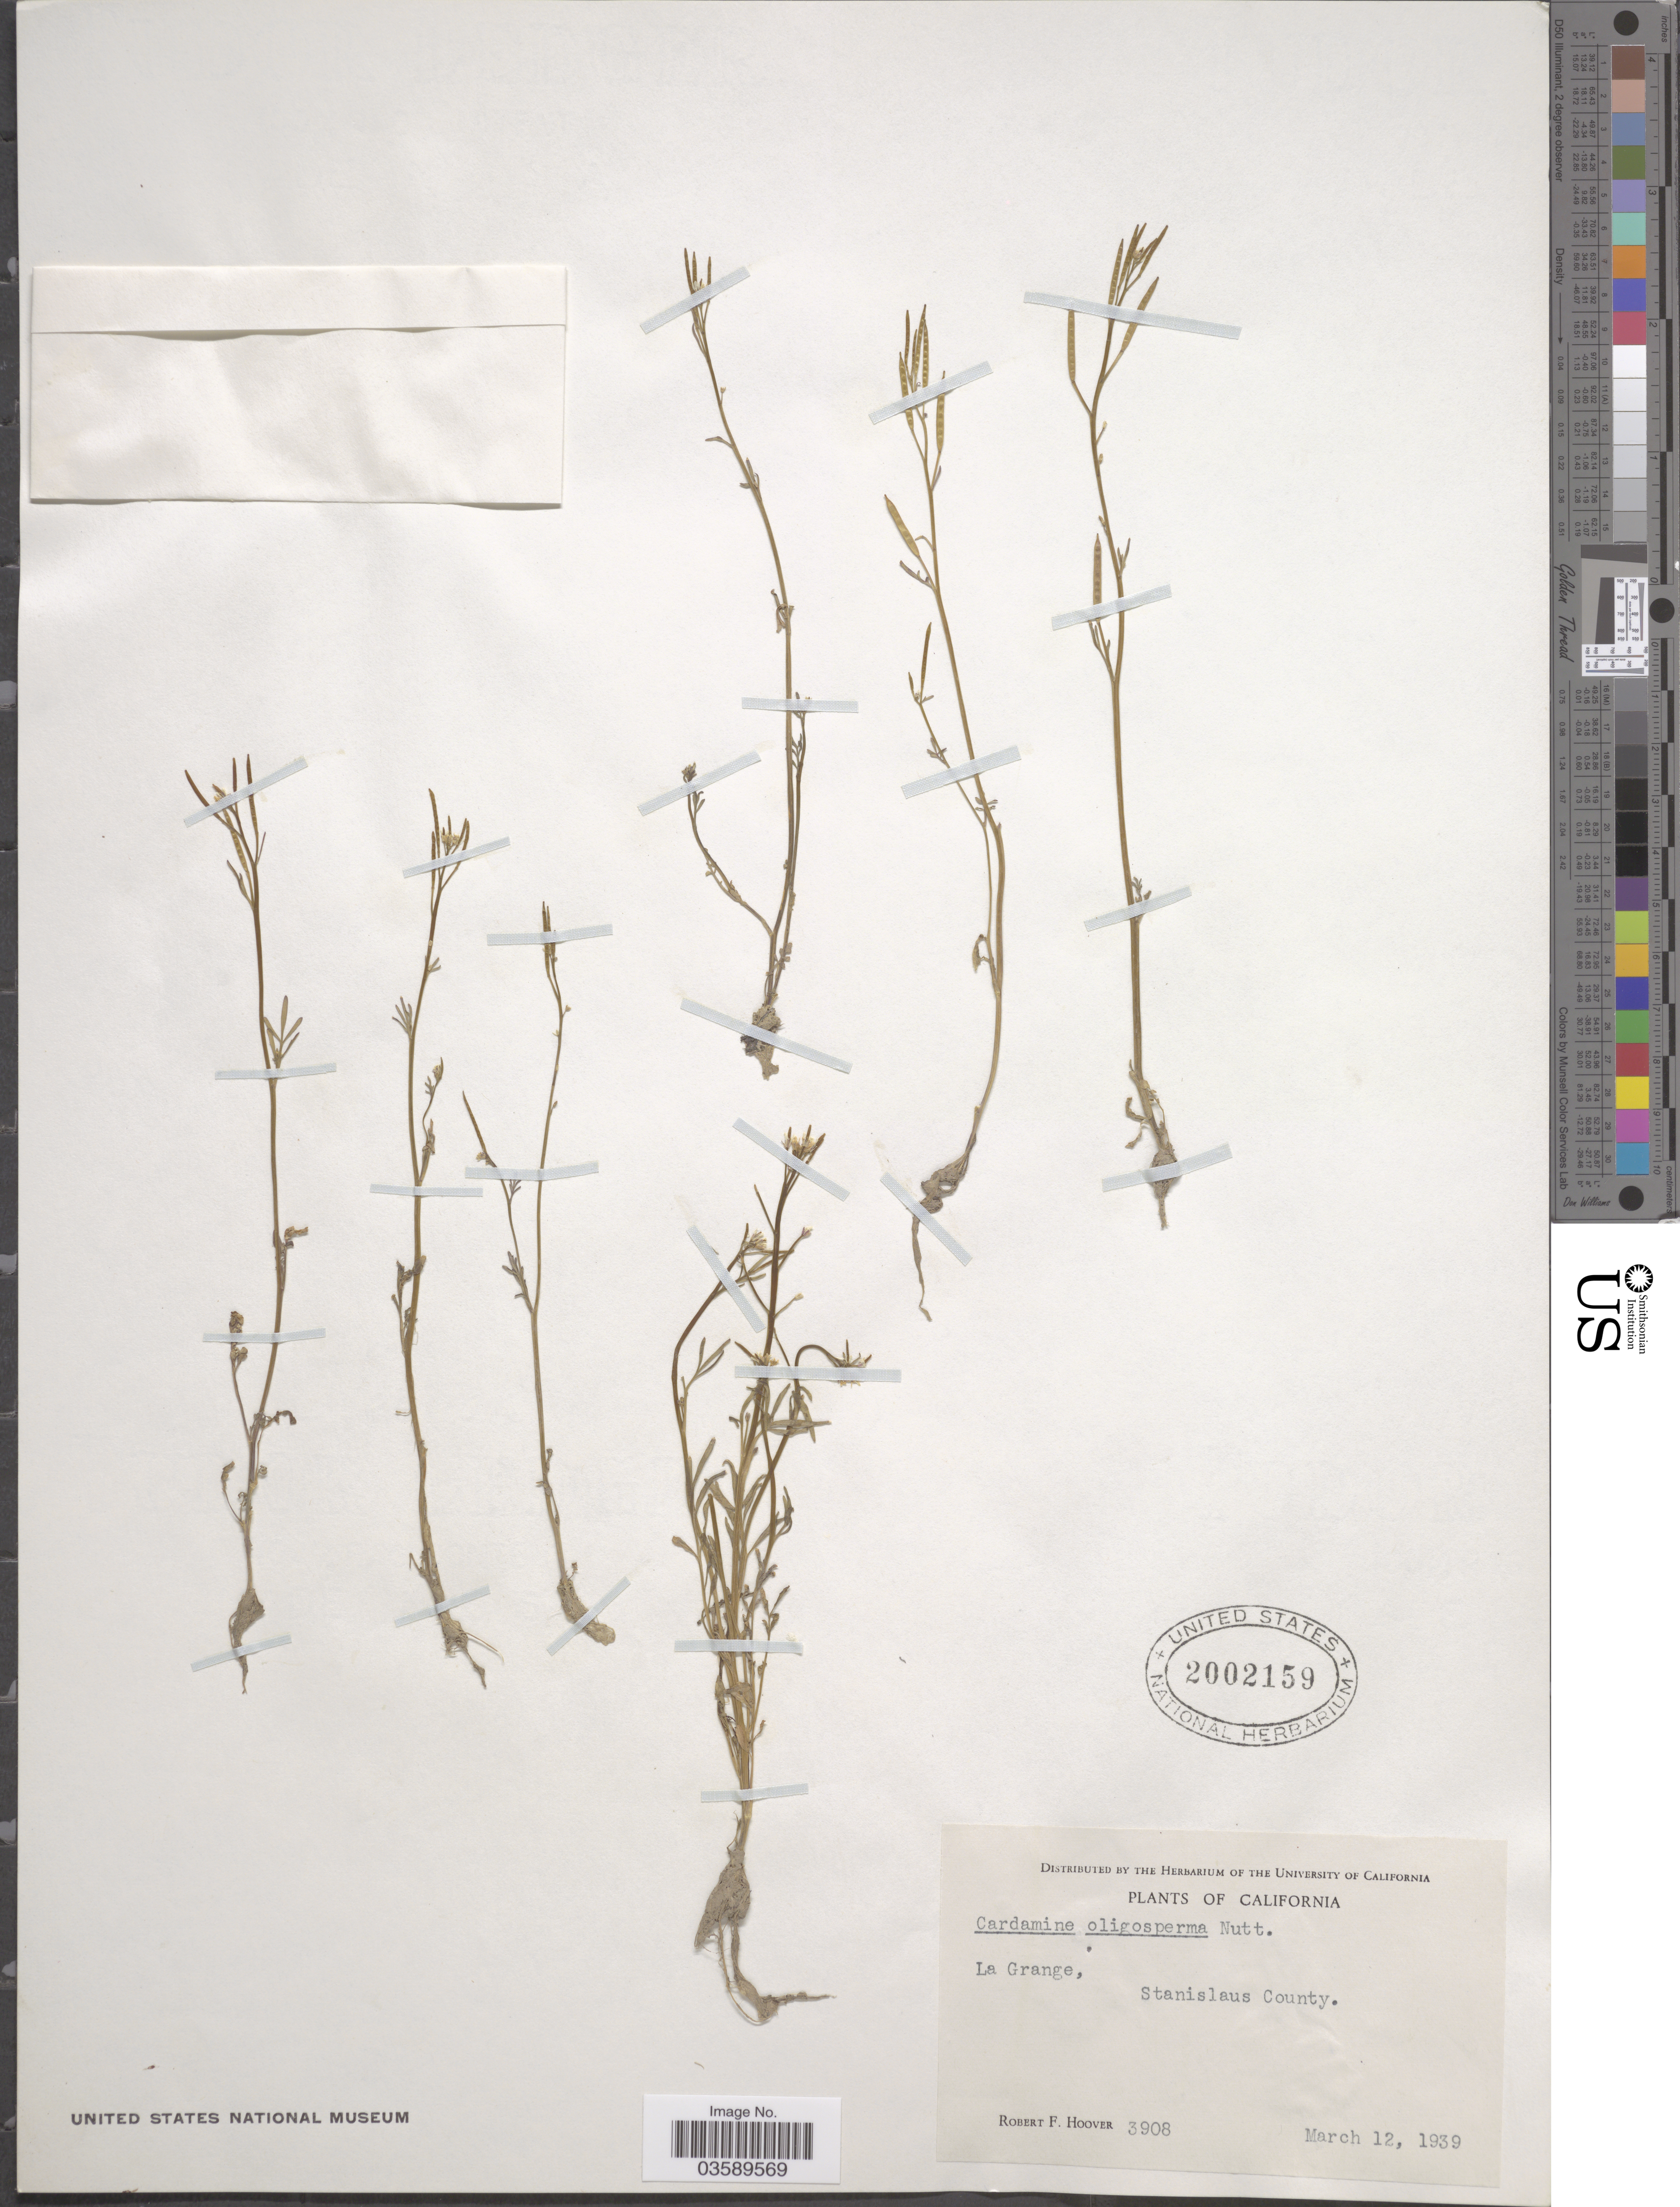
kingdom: Plantae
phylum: Tracheophyta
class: Magnoliopsida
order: Brassicales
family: Brassicaceae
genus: Cardamine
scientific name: Cardamine oligosperma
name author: Nutt.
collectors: R. F. Hoover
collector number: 3908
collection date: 1939-03-12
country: United States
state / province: California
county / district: Stanislaus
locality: La Grange, Stanislaus County.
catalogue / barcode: US 2002159